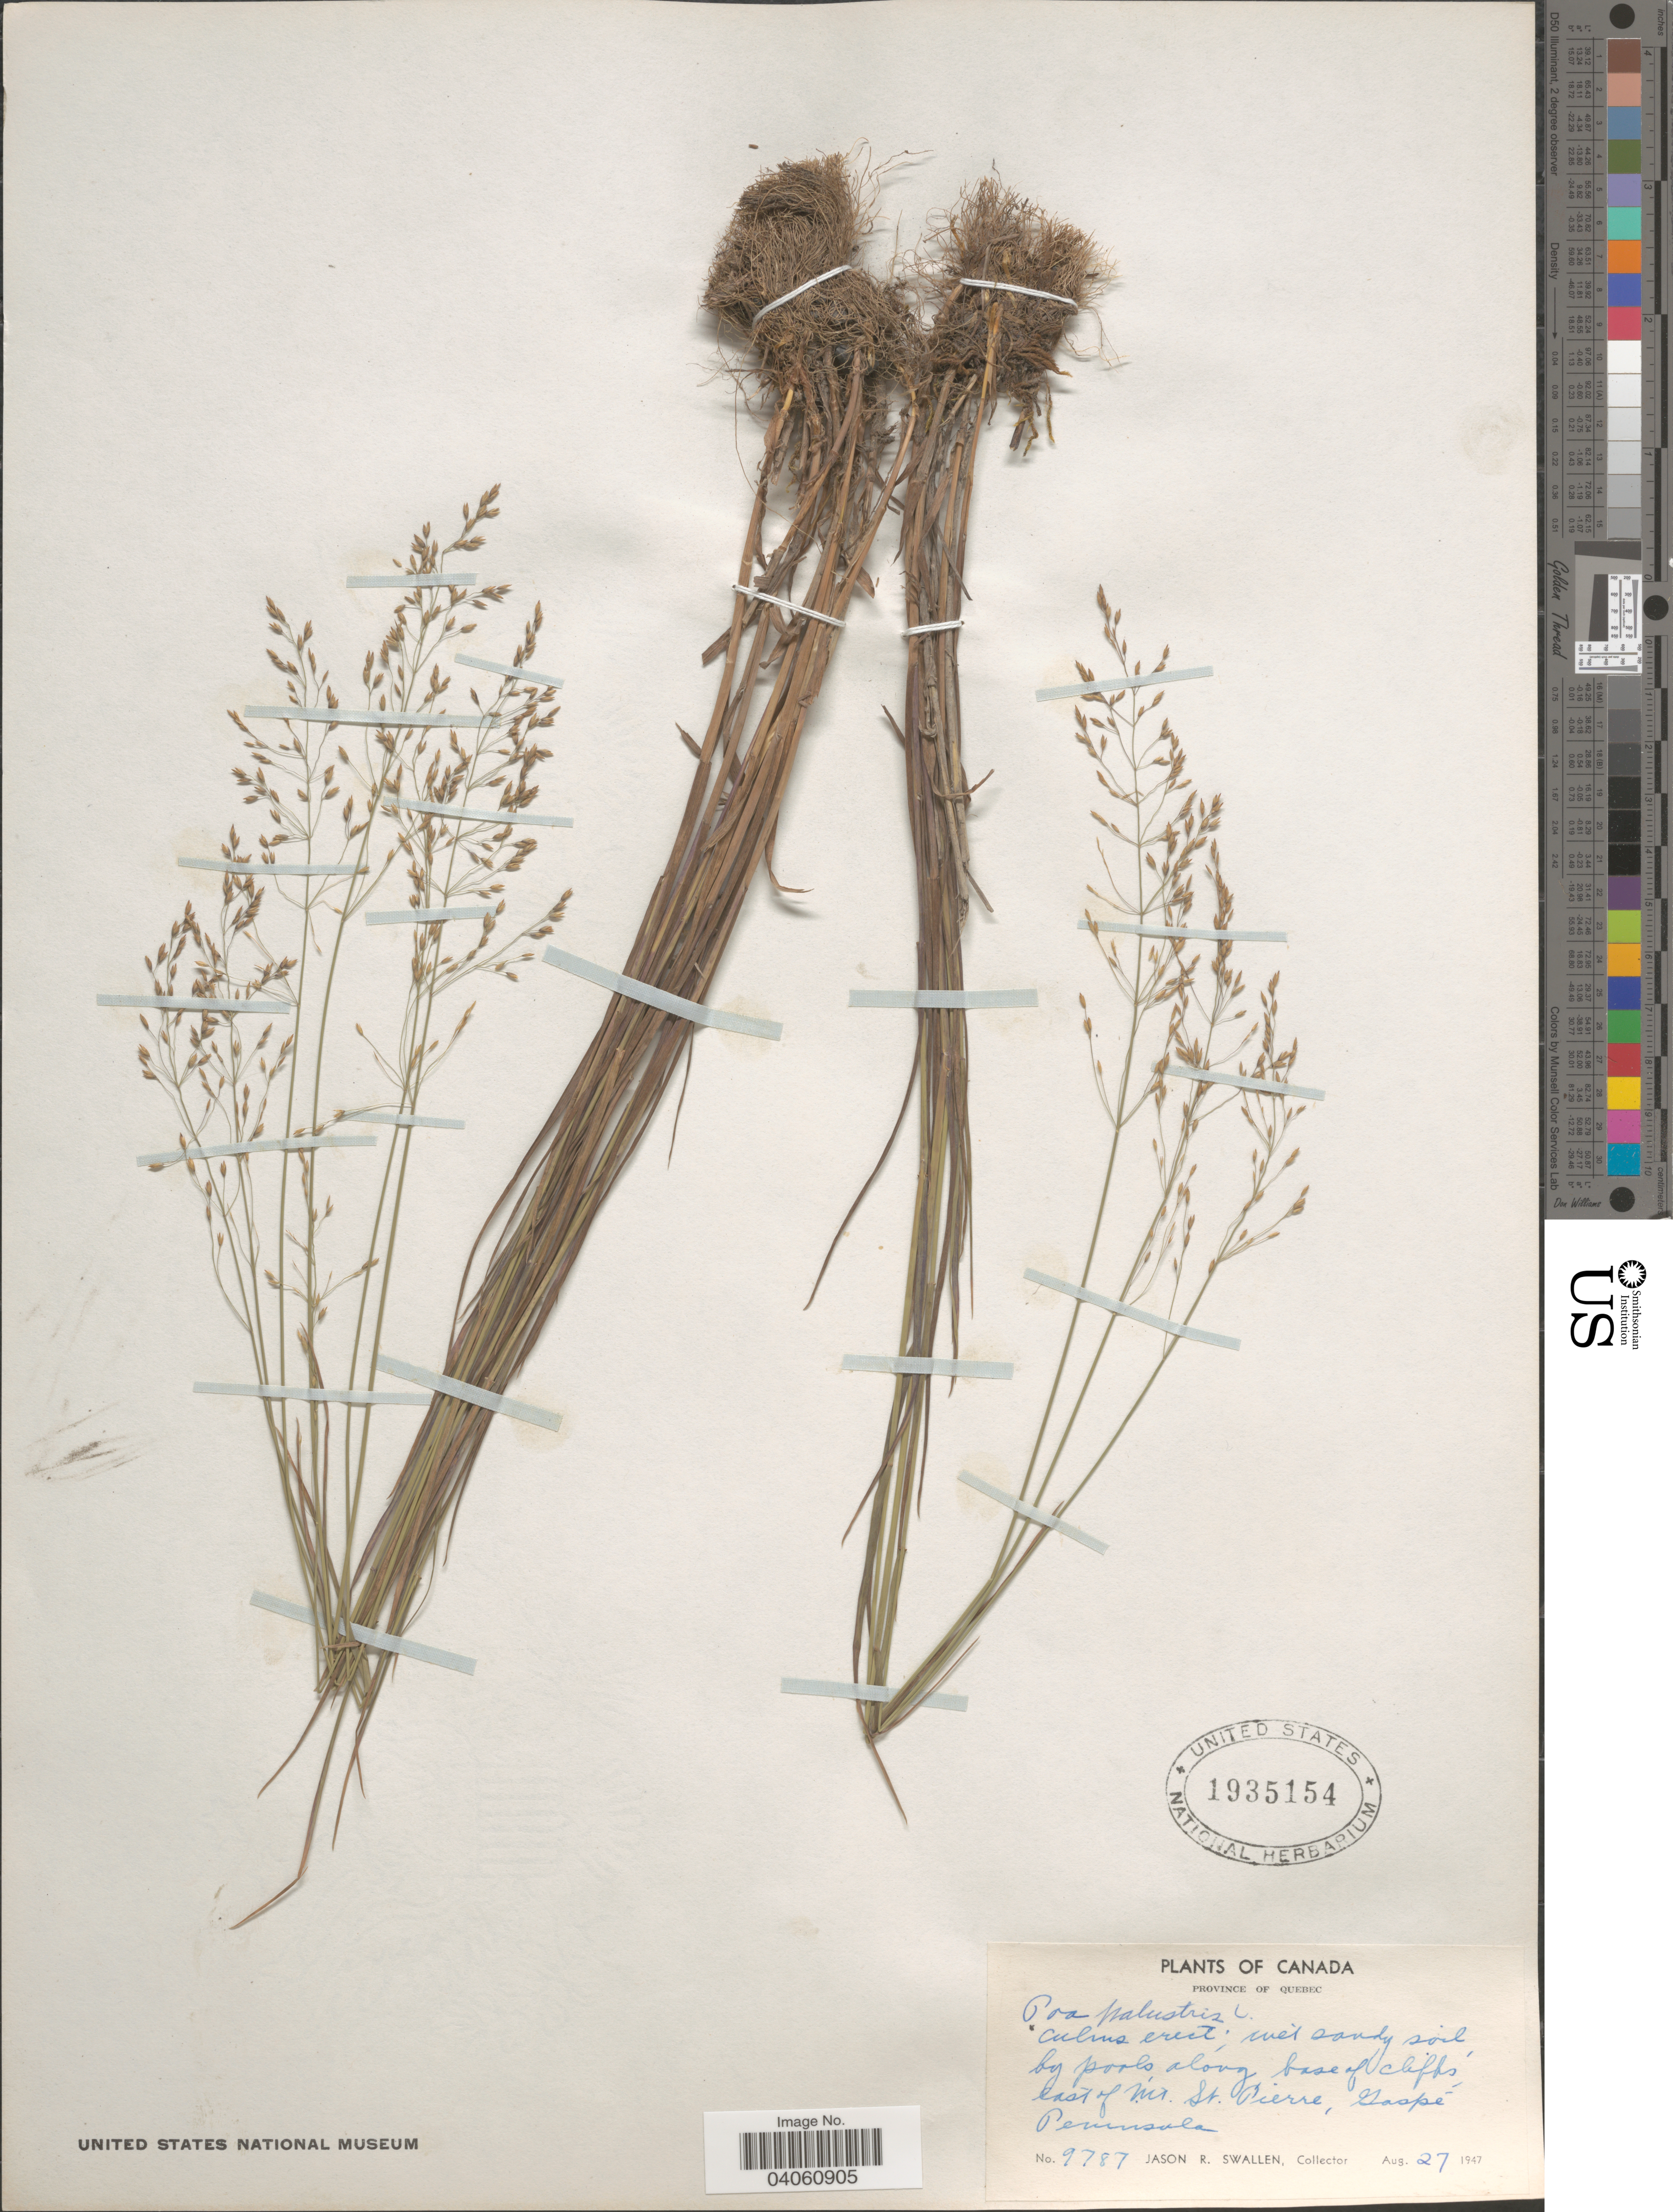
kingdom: Plantae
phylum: Tracheophyta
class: Liliopsida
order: Poales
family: Poaceae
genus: Poa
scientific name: Poa palustris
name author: L.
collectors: J. R. Swallen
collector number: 9787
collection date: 1947-08-27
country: Canada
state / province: Quebec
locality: Along base of cliffs, east of Mt. St. Pierre, Gaspé Peninsula.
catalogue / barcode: US 1935154